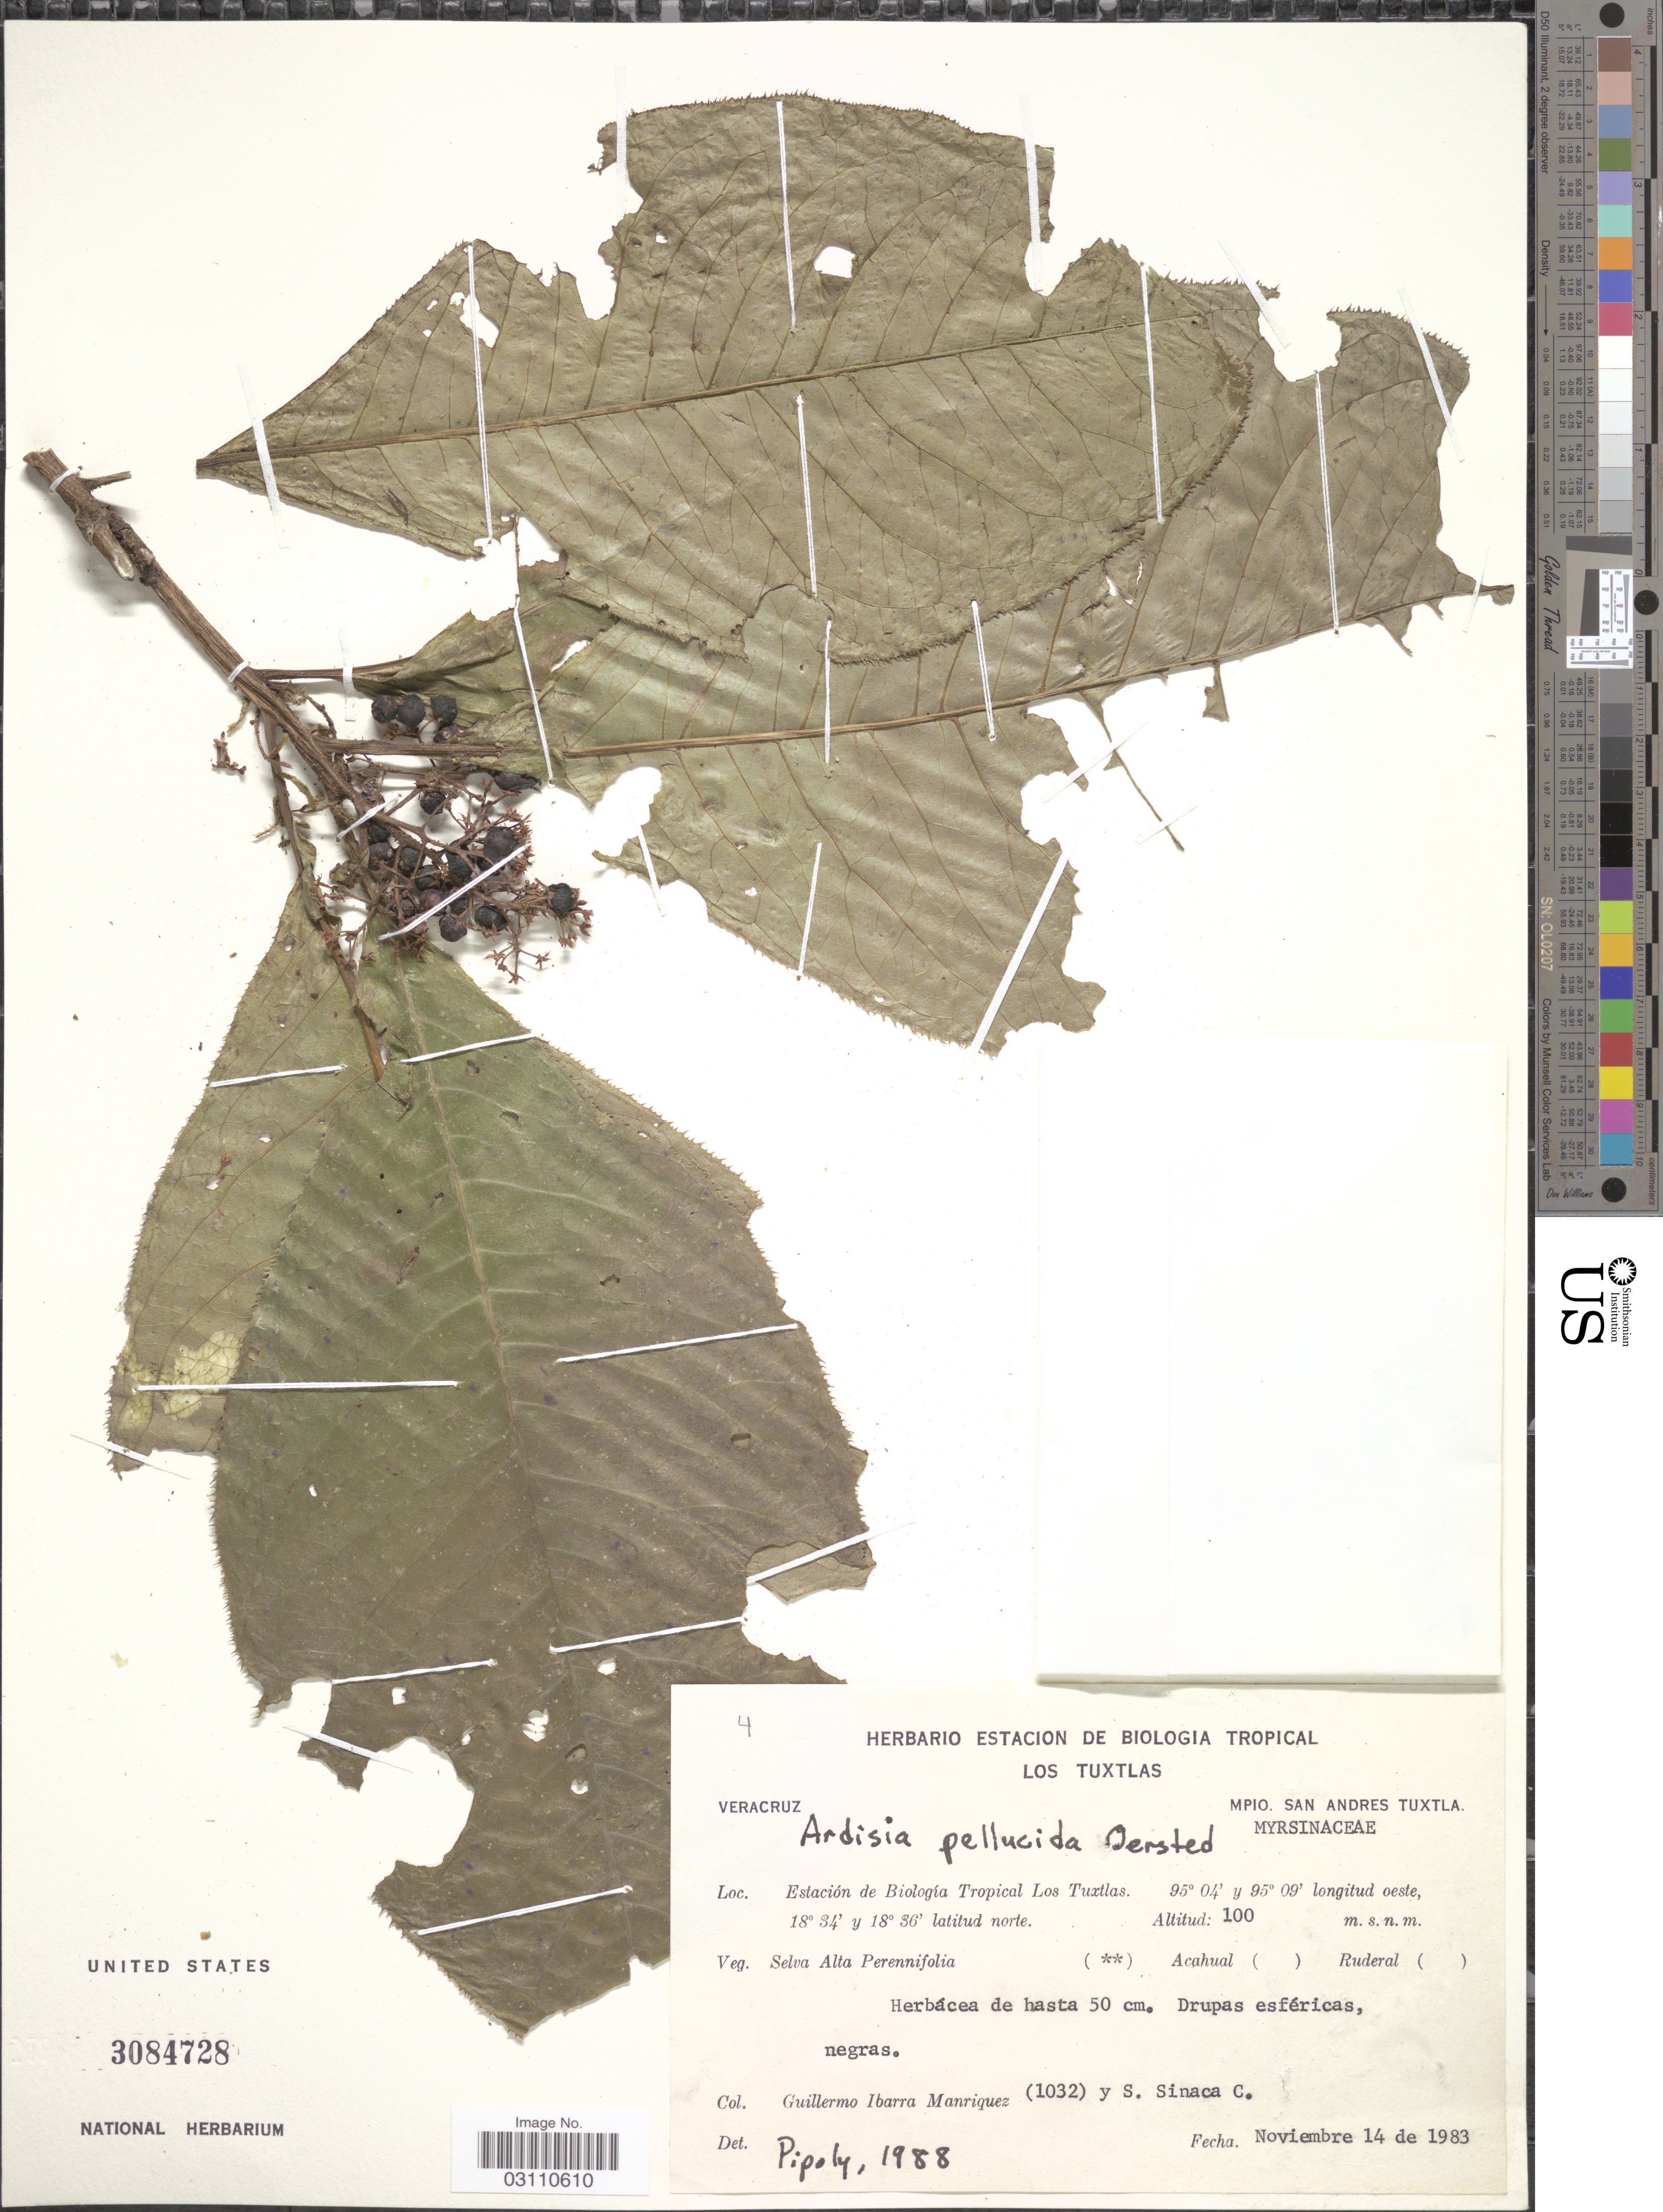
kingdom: Plantae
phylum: Tracheophyta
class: Magnoliopsida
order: Ericales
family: Primulaceae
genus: Ardisia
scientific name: Ardisia pellucida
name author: Oerst.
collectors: G. Ibarra M. & S. Sinaca Colin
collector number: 1032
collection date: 1983-11-14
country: Mexico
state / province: Veracruz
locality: Veracruz. Mpio. San Andres Tuxtla. Estación de Biología Tropical Los Tuxtlas.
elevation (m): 100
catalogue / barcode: US 3084728